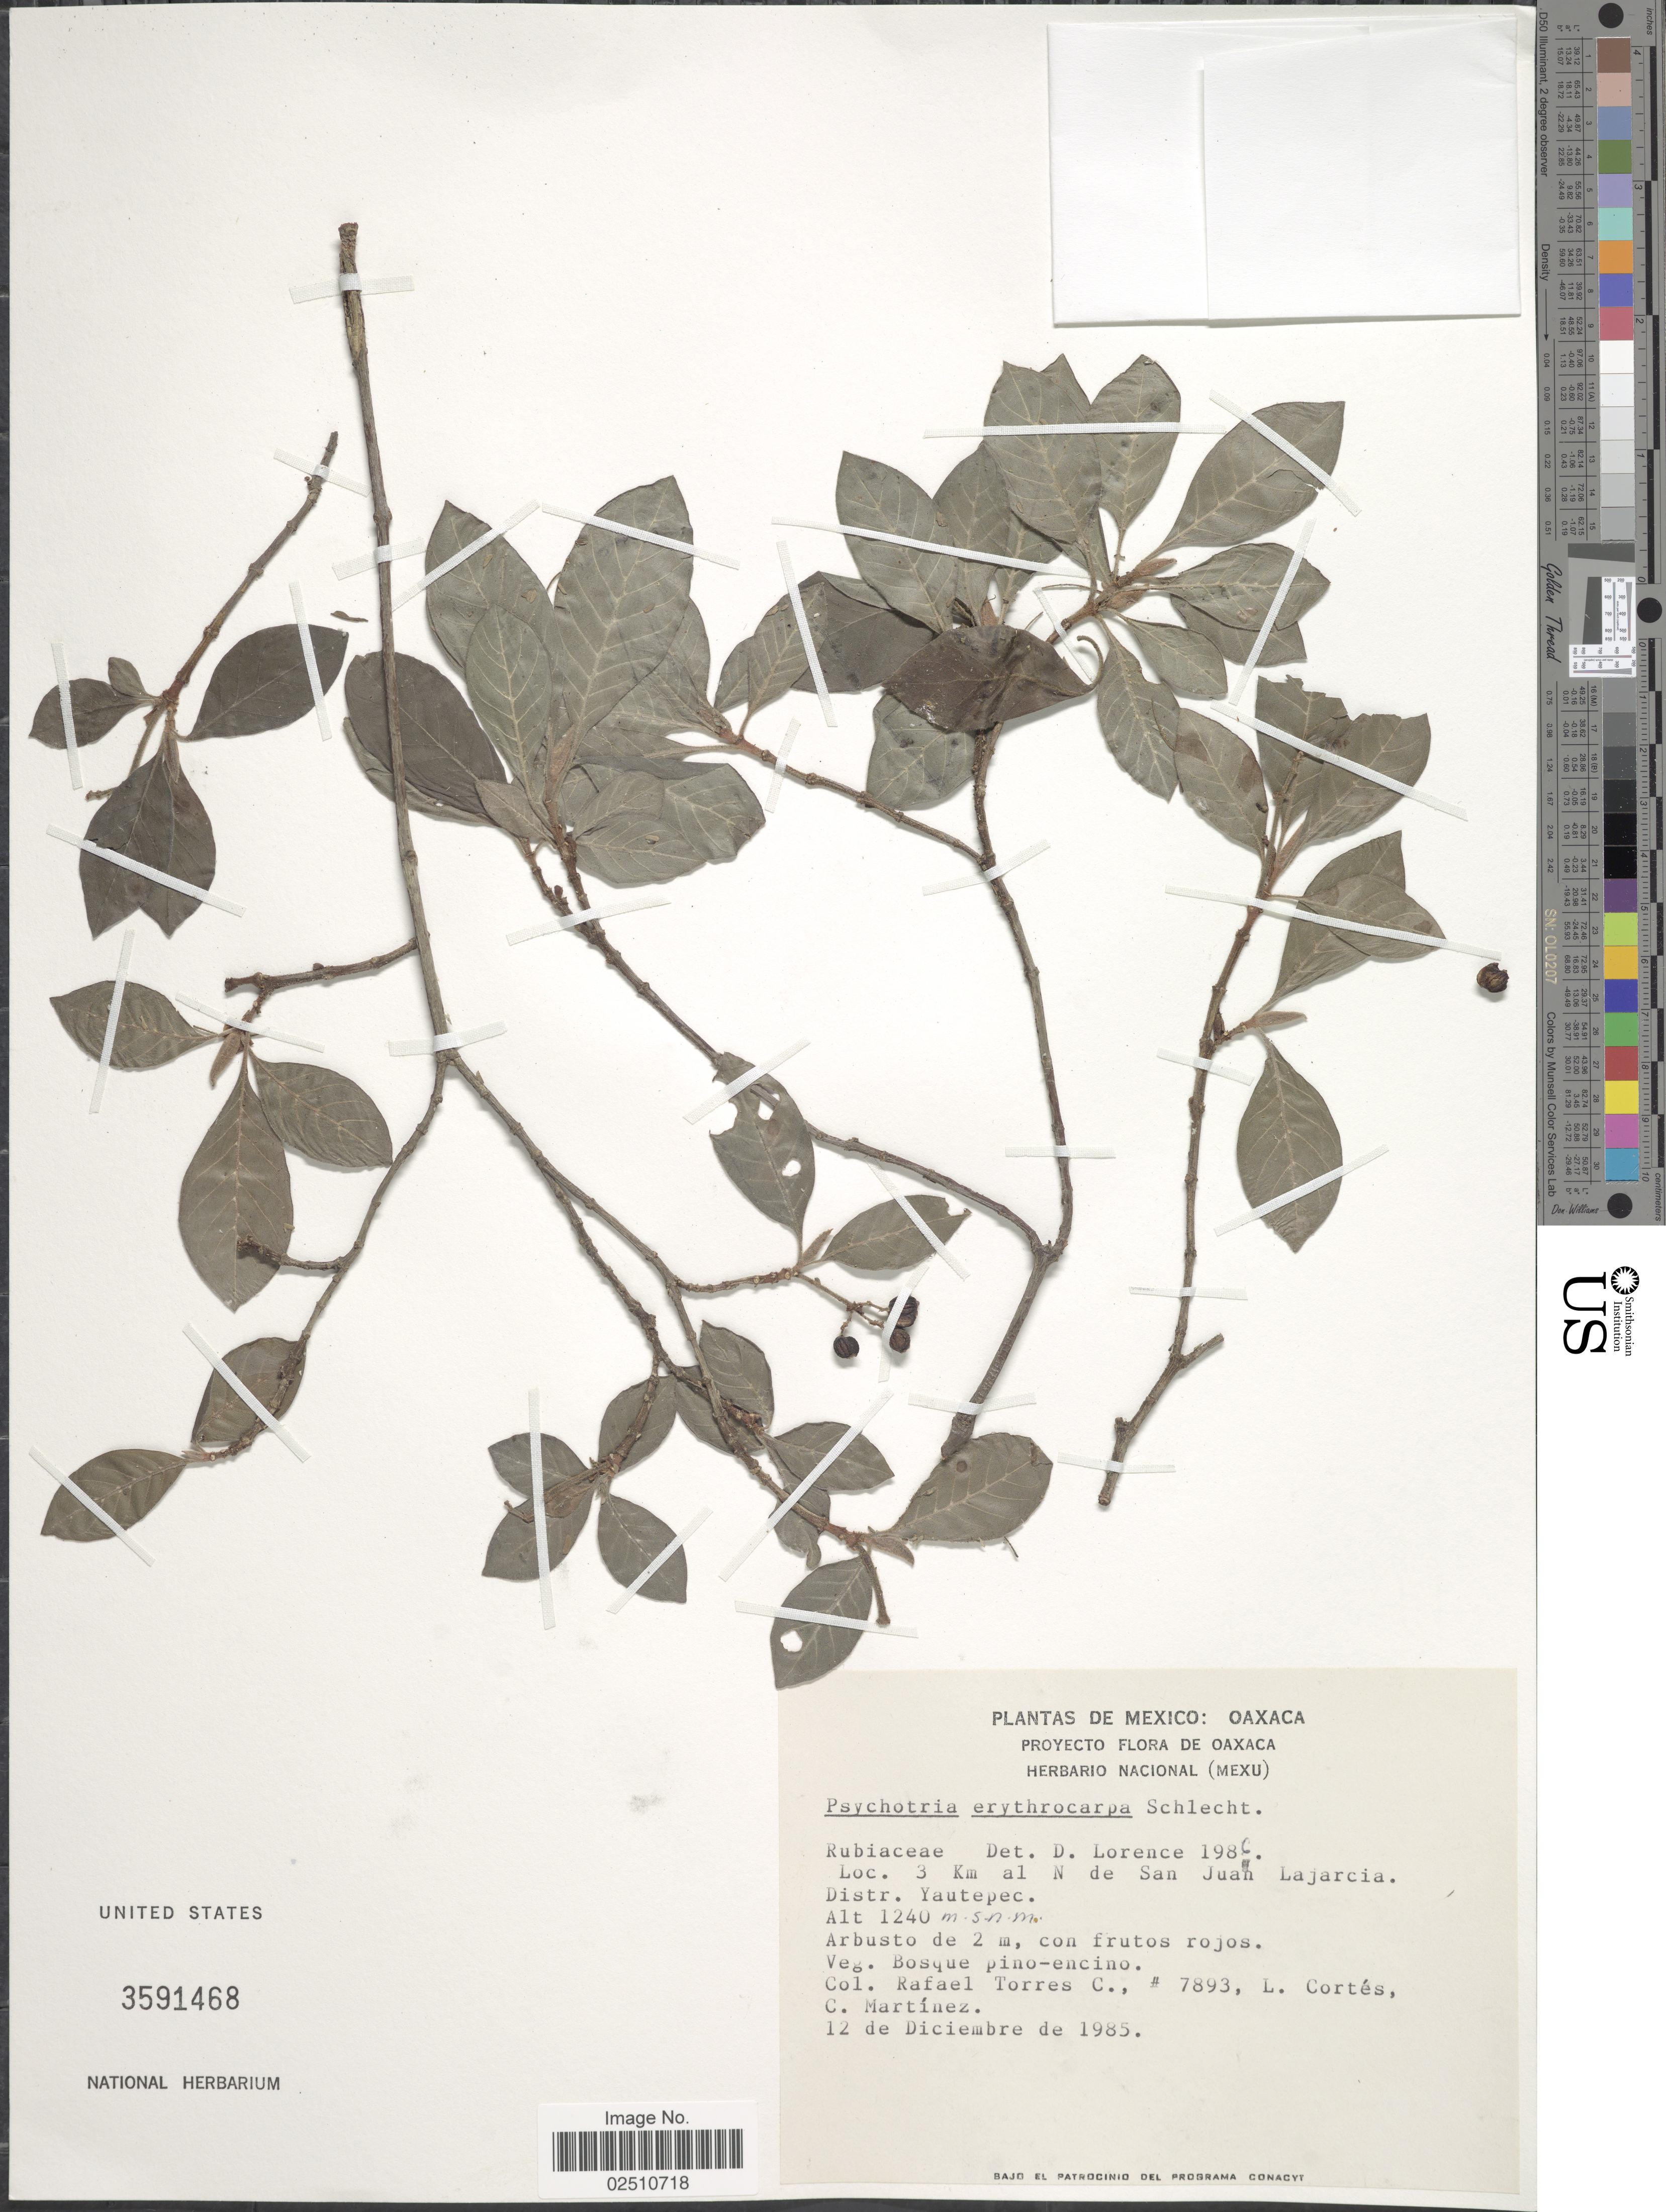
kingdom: Plantae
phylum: Tracheophyta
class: Magnoliopsida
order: Gentianales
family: Rubiaceae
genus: Psychotria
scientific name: Psychotria erythrocarpa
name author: Schltdl.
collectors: R. Torres C., L. Cortes & C. Martínez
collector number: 7893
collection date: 1985-12-12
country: Mexico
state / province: Oaxaca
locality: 3 km al N de San Juan Lajarcia, Distr. Yautepec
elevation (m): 1240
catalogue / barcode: US 3591468